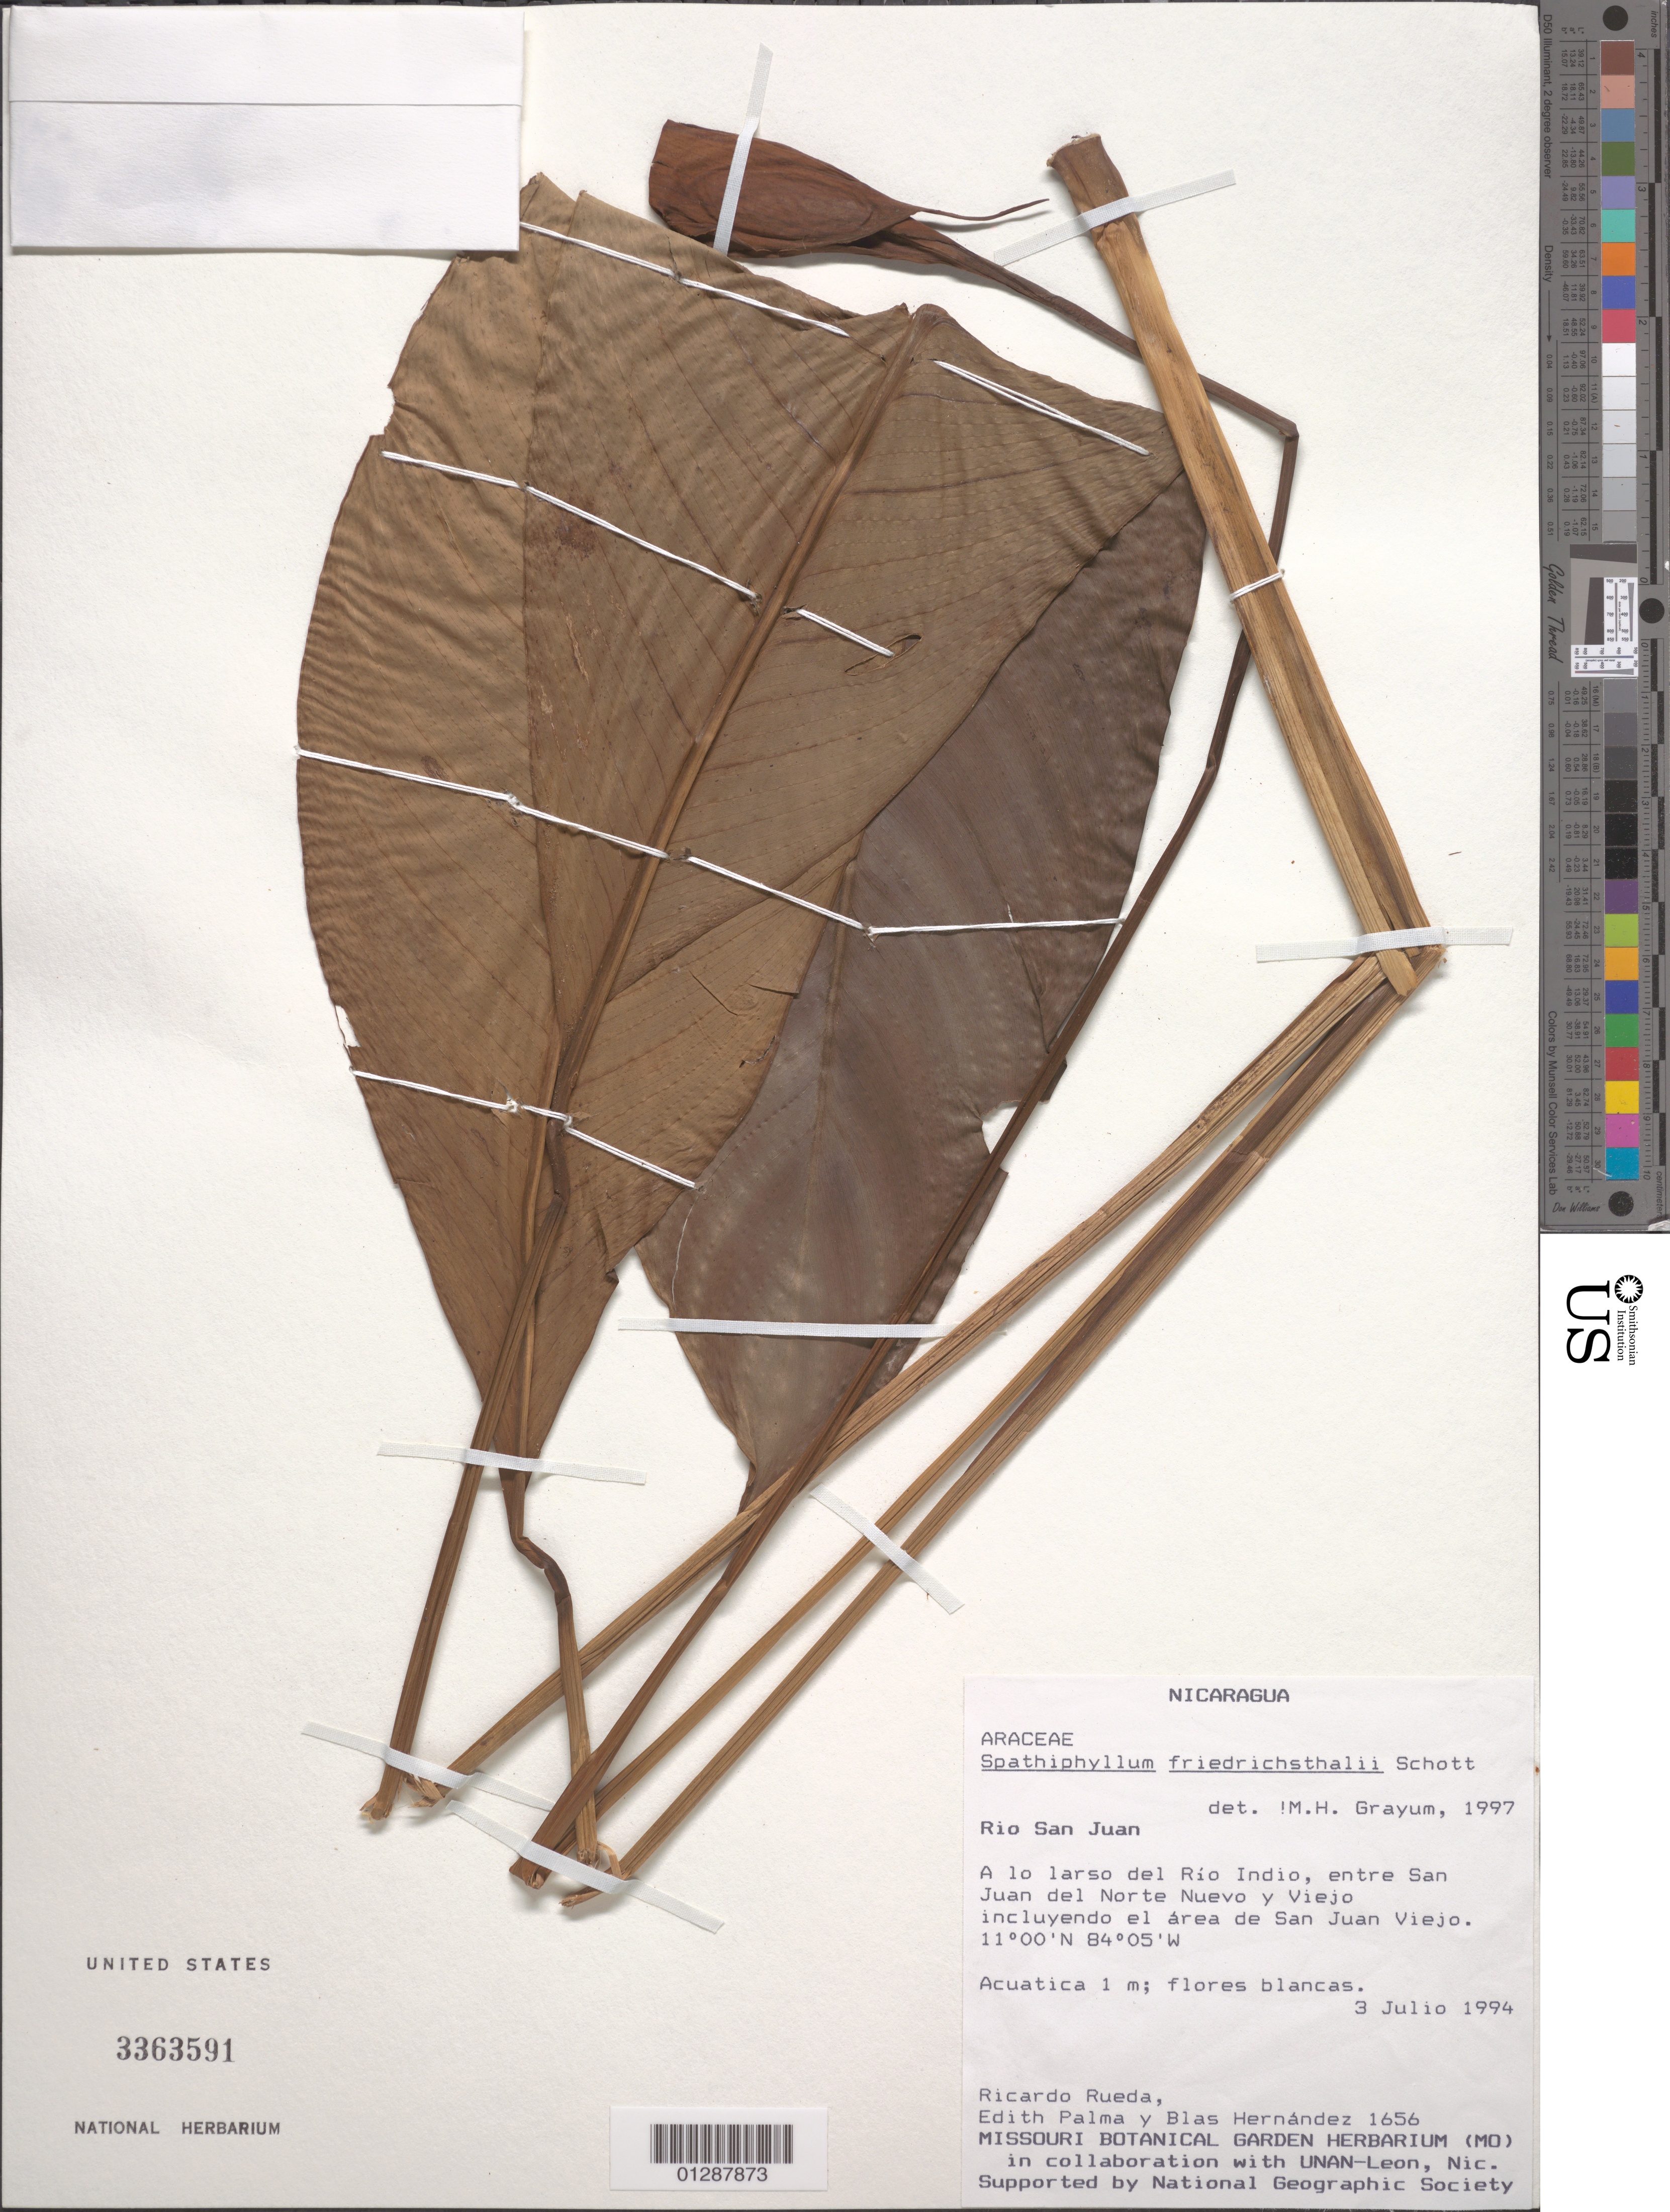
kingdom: Plantae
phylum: Tracheophyta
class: Liliopsida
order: Alismatales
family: Araceae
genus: Spathiphyllum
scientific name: Spathiphyllum friedrichsthalii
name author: Schott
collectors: R. Rueda, E. Palma & B. Hernández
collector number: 1656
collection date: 1994-07-03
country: Nicaragua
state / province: Rio San Juan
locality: A lo larso del Río Indio, entre San Juan del Norte Nuevo y Viejo incluyendo al área de San Juan Viejo.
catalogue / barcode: US 3363591